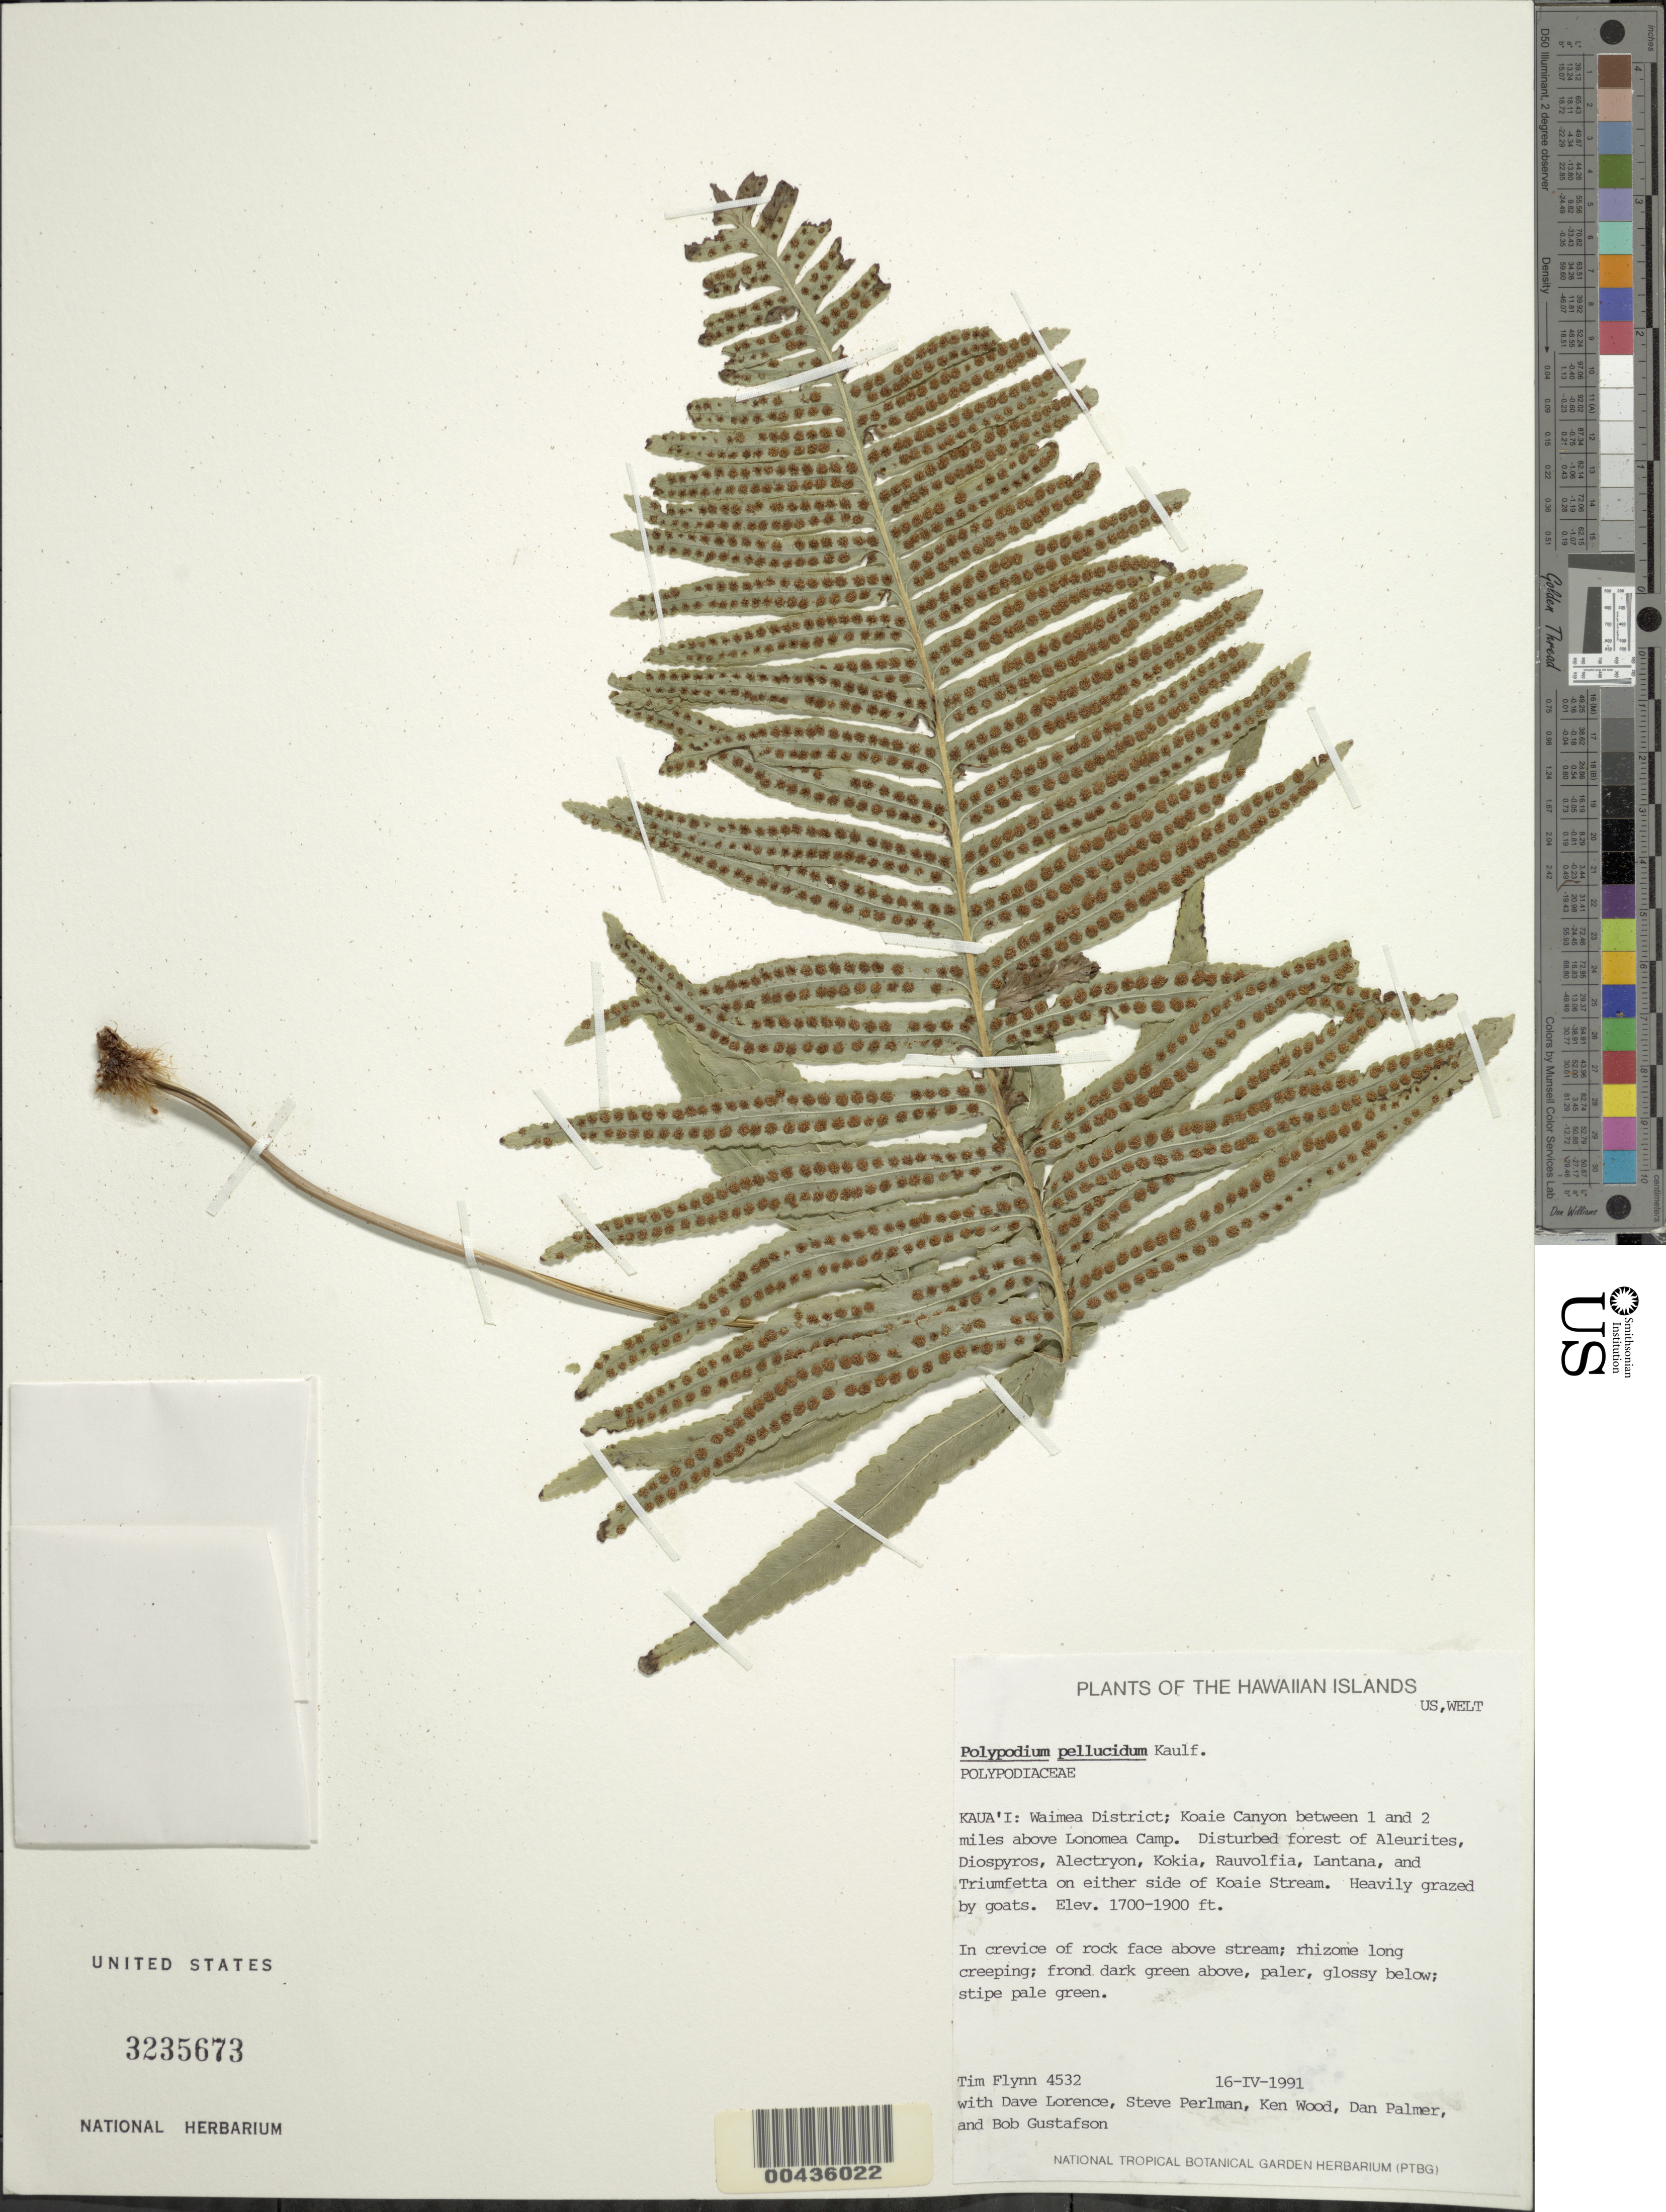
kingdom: Plantae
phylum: Tracheophyta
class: Polypodiopsida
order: Polypodiales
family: Polypodiaceae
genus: Polypodium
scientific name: Polypodium pellucidum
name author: Kaulf.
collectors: T. W. Flynn, D. Lorence, S. P. Perlman & K. Wood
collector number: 4532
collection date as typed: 16 Apr 1991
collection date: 1991-04-16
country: United States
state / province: Hawaii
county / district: Kauai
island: Kaua'i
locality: Waimea District; Koaie Canyon between 1 and 2 mi above Lonomea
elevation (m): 518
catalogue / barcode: US 3235673